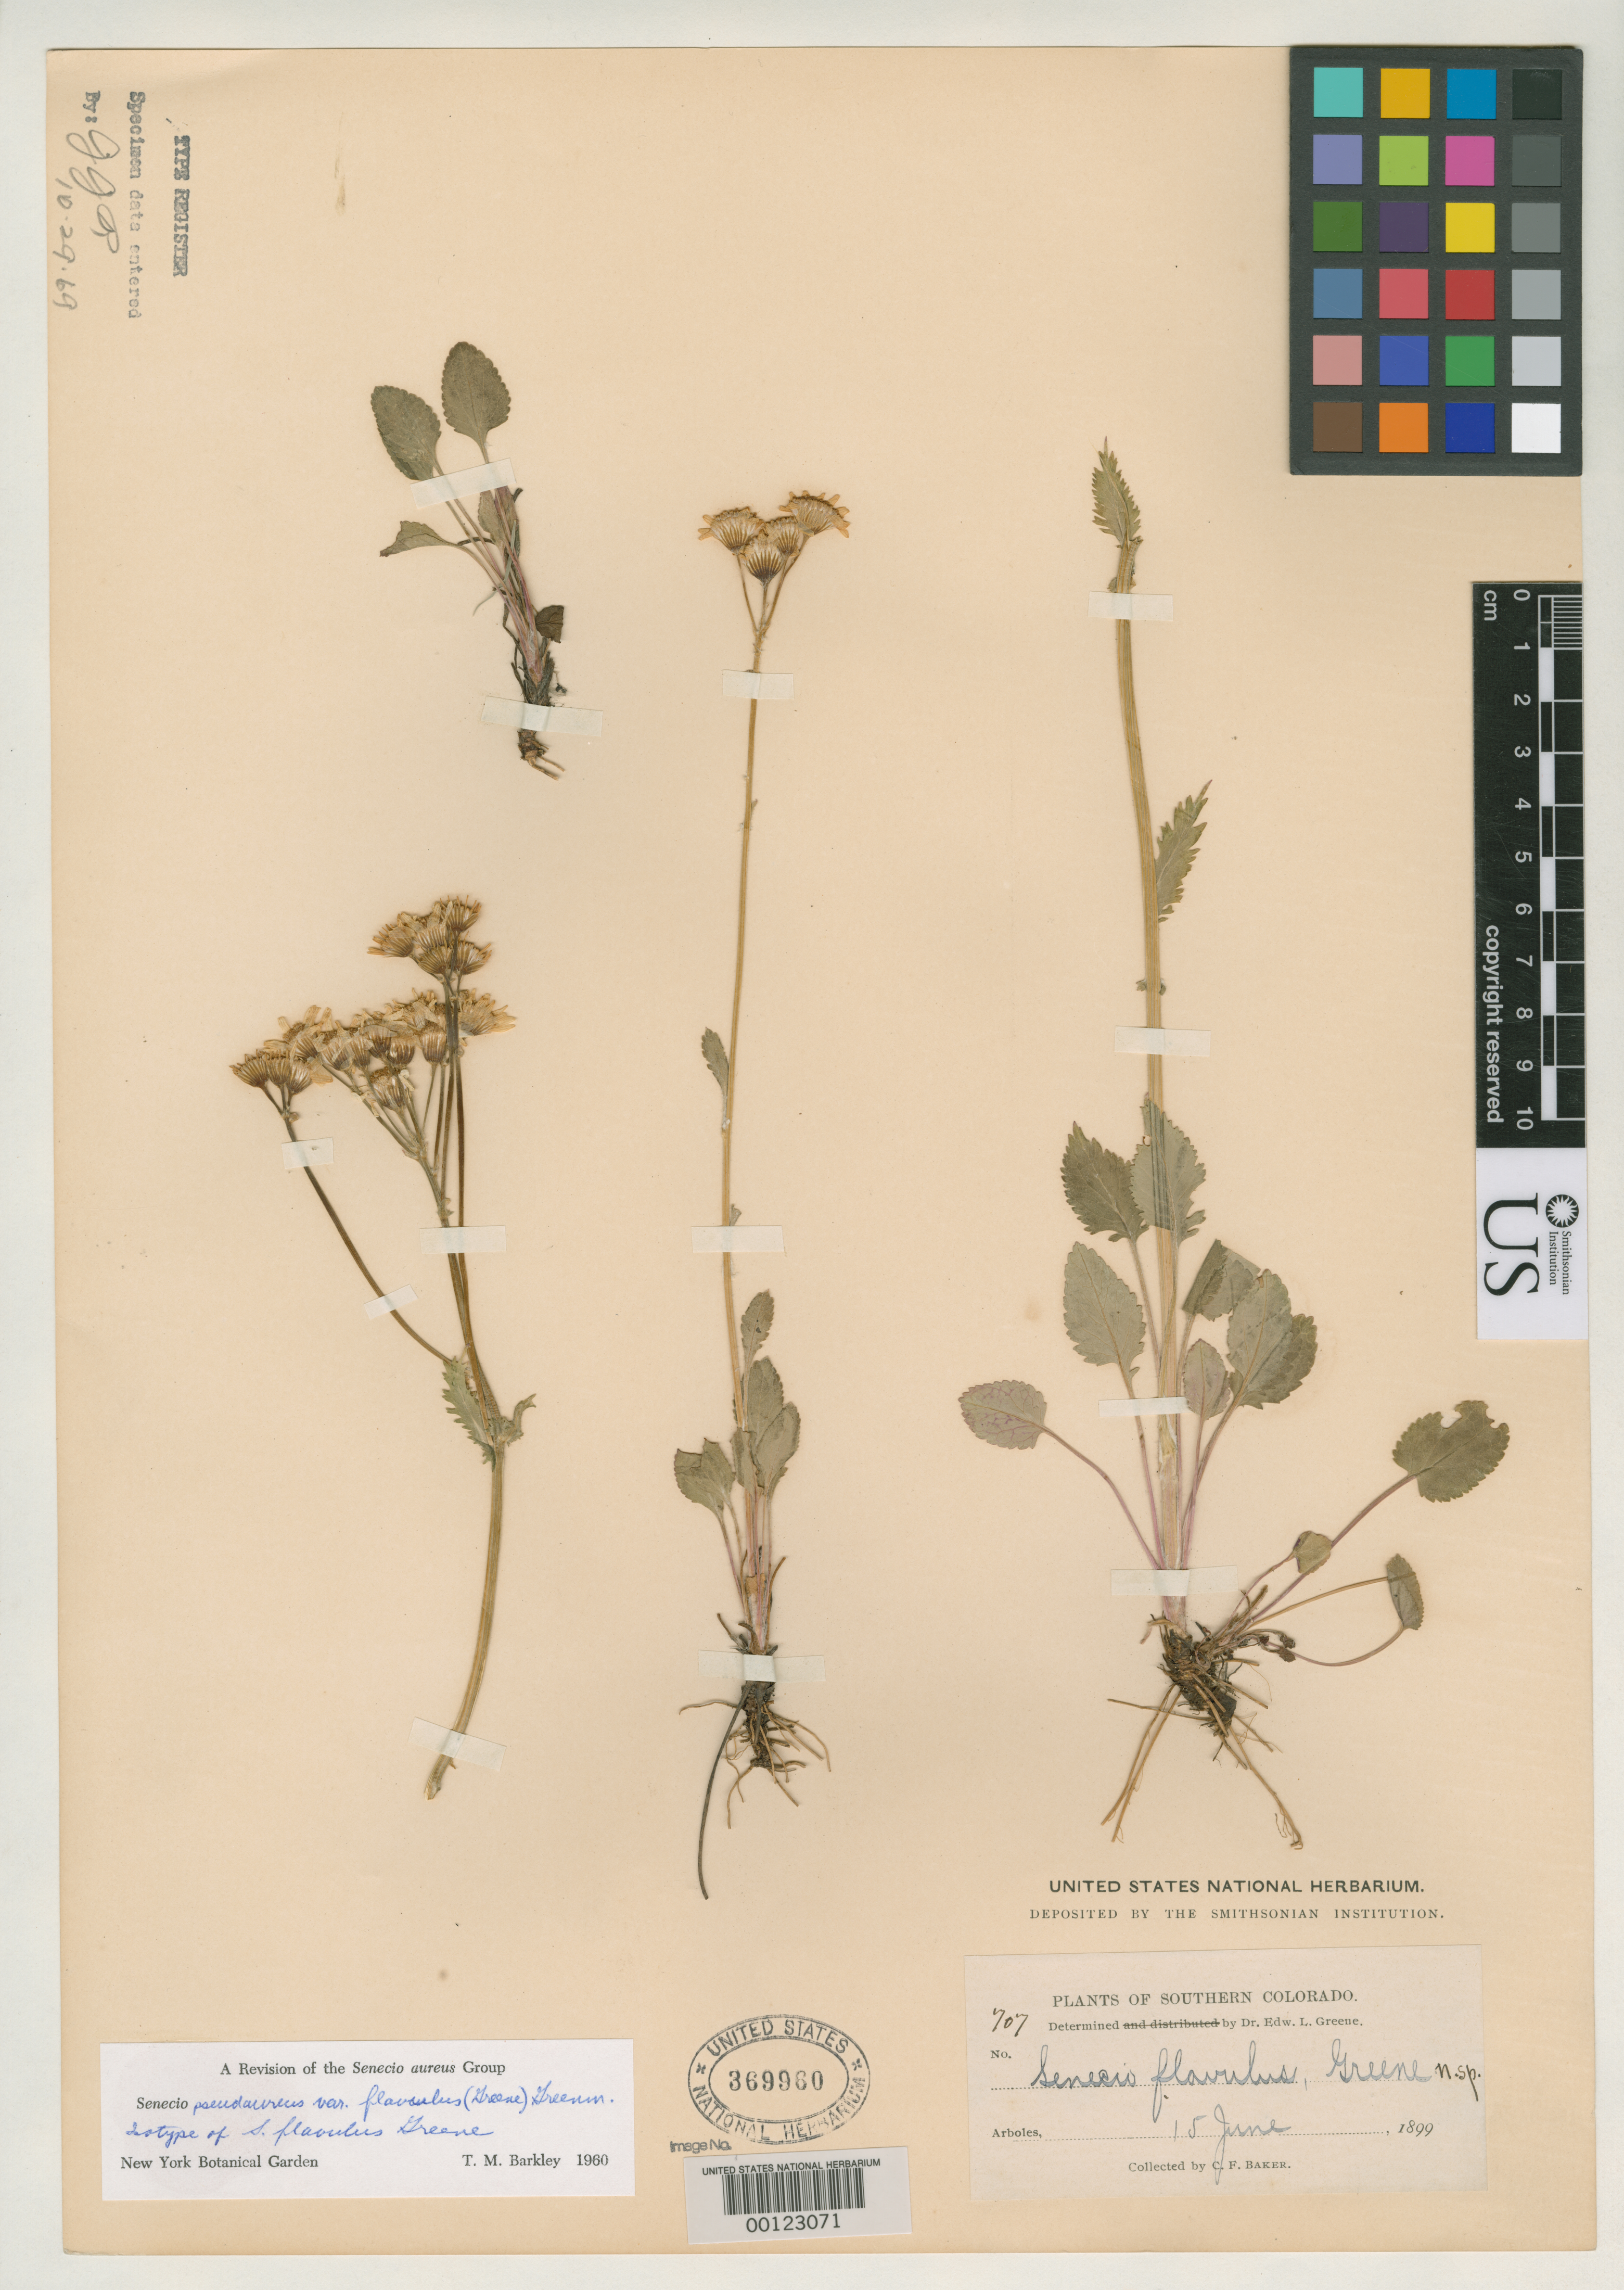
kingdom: Plantae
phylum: Tracheophyta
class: Magnoliopsida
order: Asterales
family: Asteraceae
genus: Senecio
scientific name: Senecio flavulus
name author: Greene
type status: Isotype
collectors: C. F. Baker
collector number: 707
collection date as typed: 15 Jun 1899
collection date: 1899-06-15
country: United States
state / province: Colorado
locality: Arboles.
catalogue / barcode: US 369960